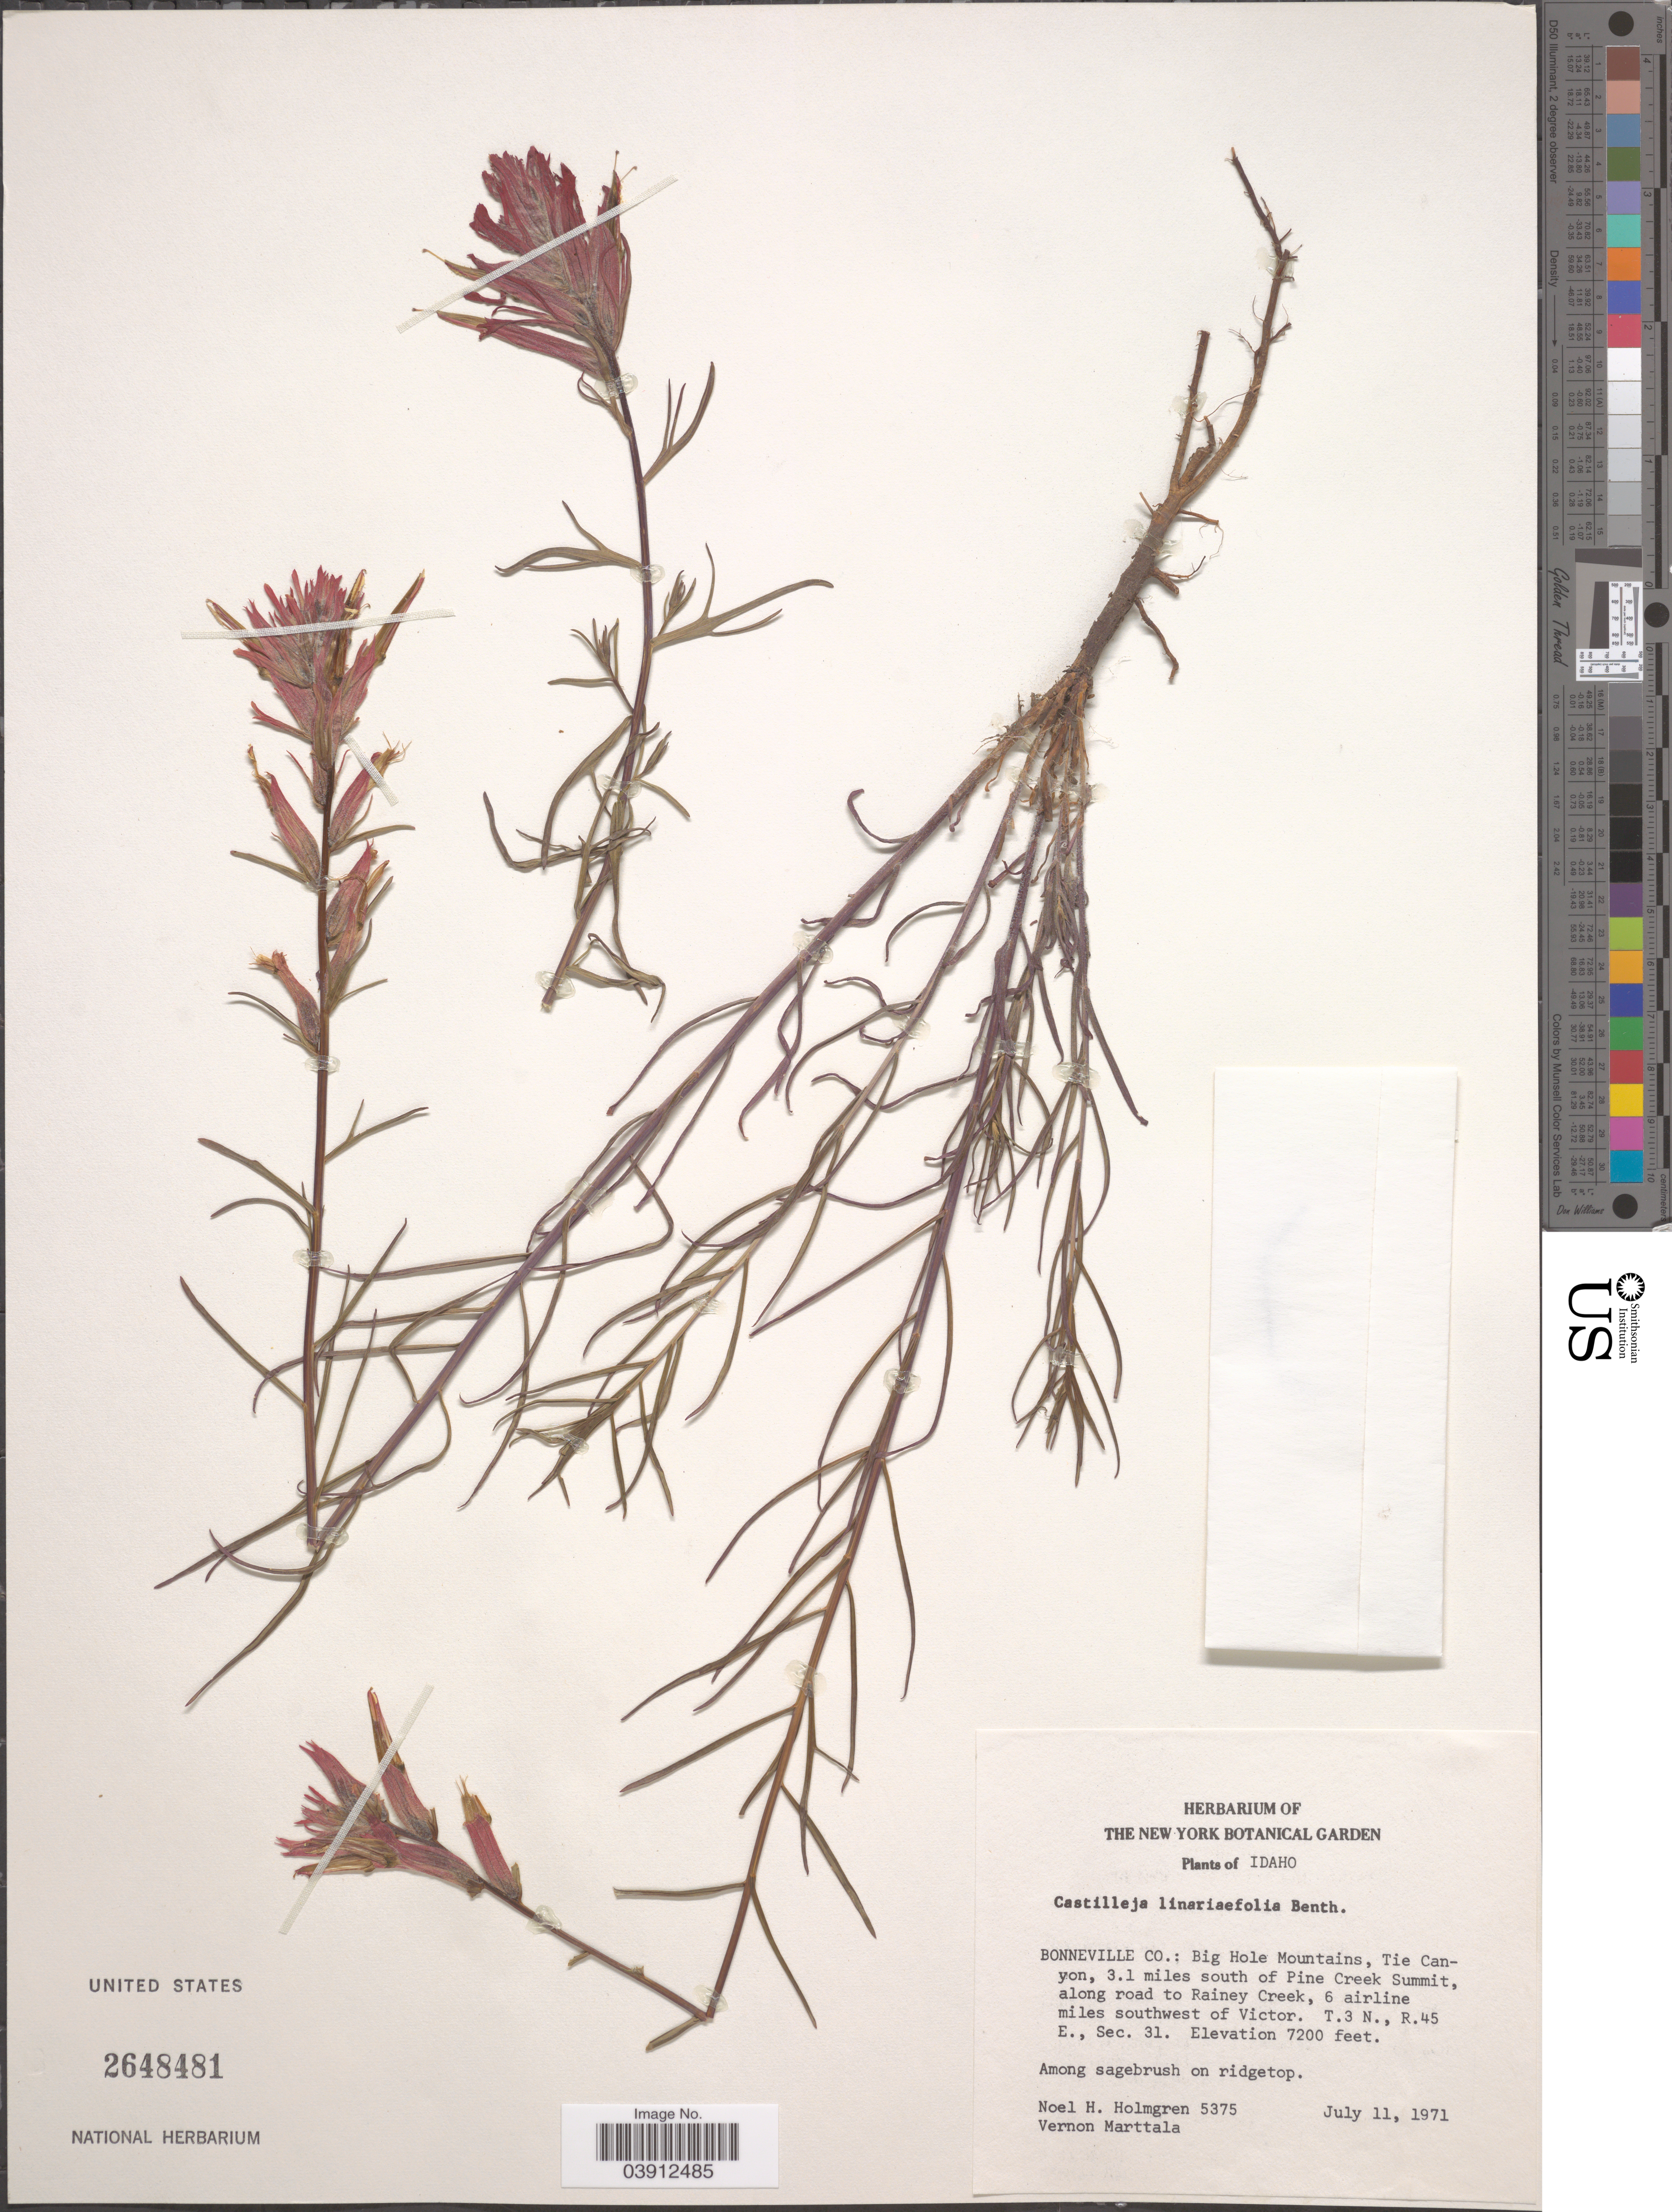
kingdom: Plantae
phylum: Tracheophyta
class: Magnoliopsida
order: Lamiales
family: Orobanchaceae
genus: Castilleja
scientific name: Castilleja linariifolia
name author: Benth.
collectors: N. H. Holmgren & V. Marttala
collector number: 5375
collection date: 1971-07-11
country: United States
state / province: Idaho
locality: Bonneville Co.: Big Hole Mountains, Tie Canyon, 3.1 miles south of Pine Creek Summit, along road to Rainey Creek, 6 airline miles southwest of Victor. T.3 N., R.45 E., Sec. 31.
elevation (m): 2195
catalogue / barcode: US 2648481